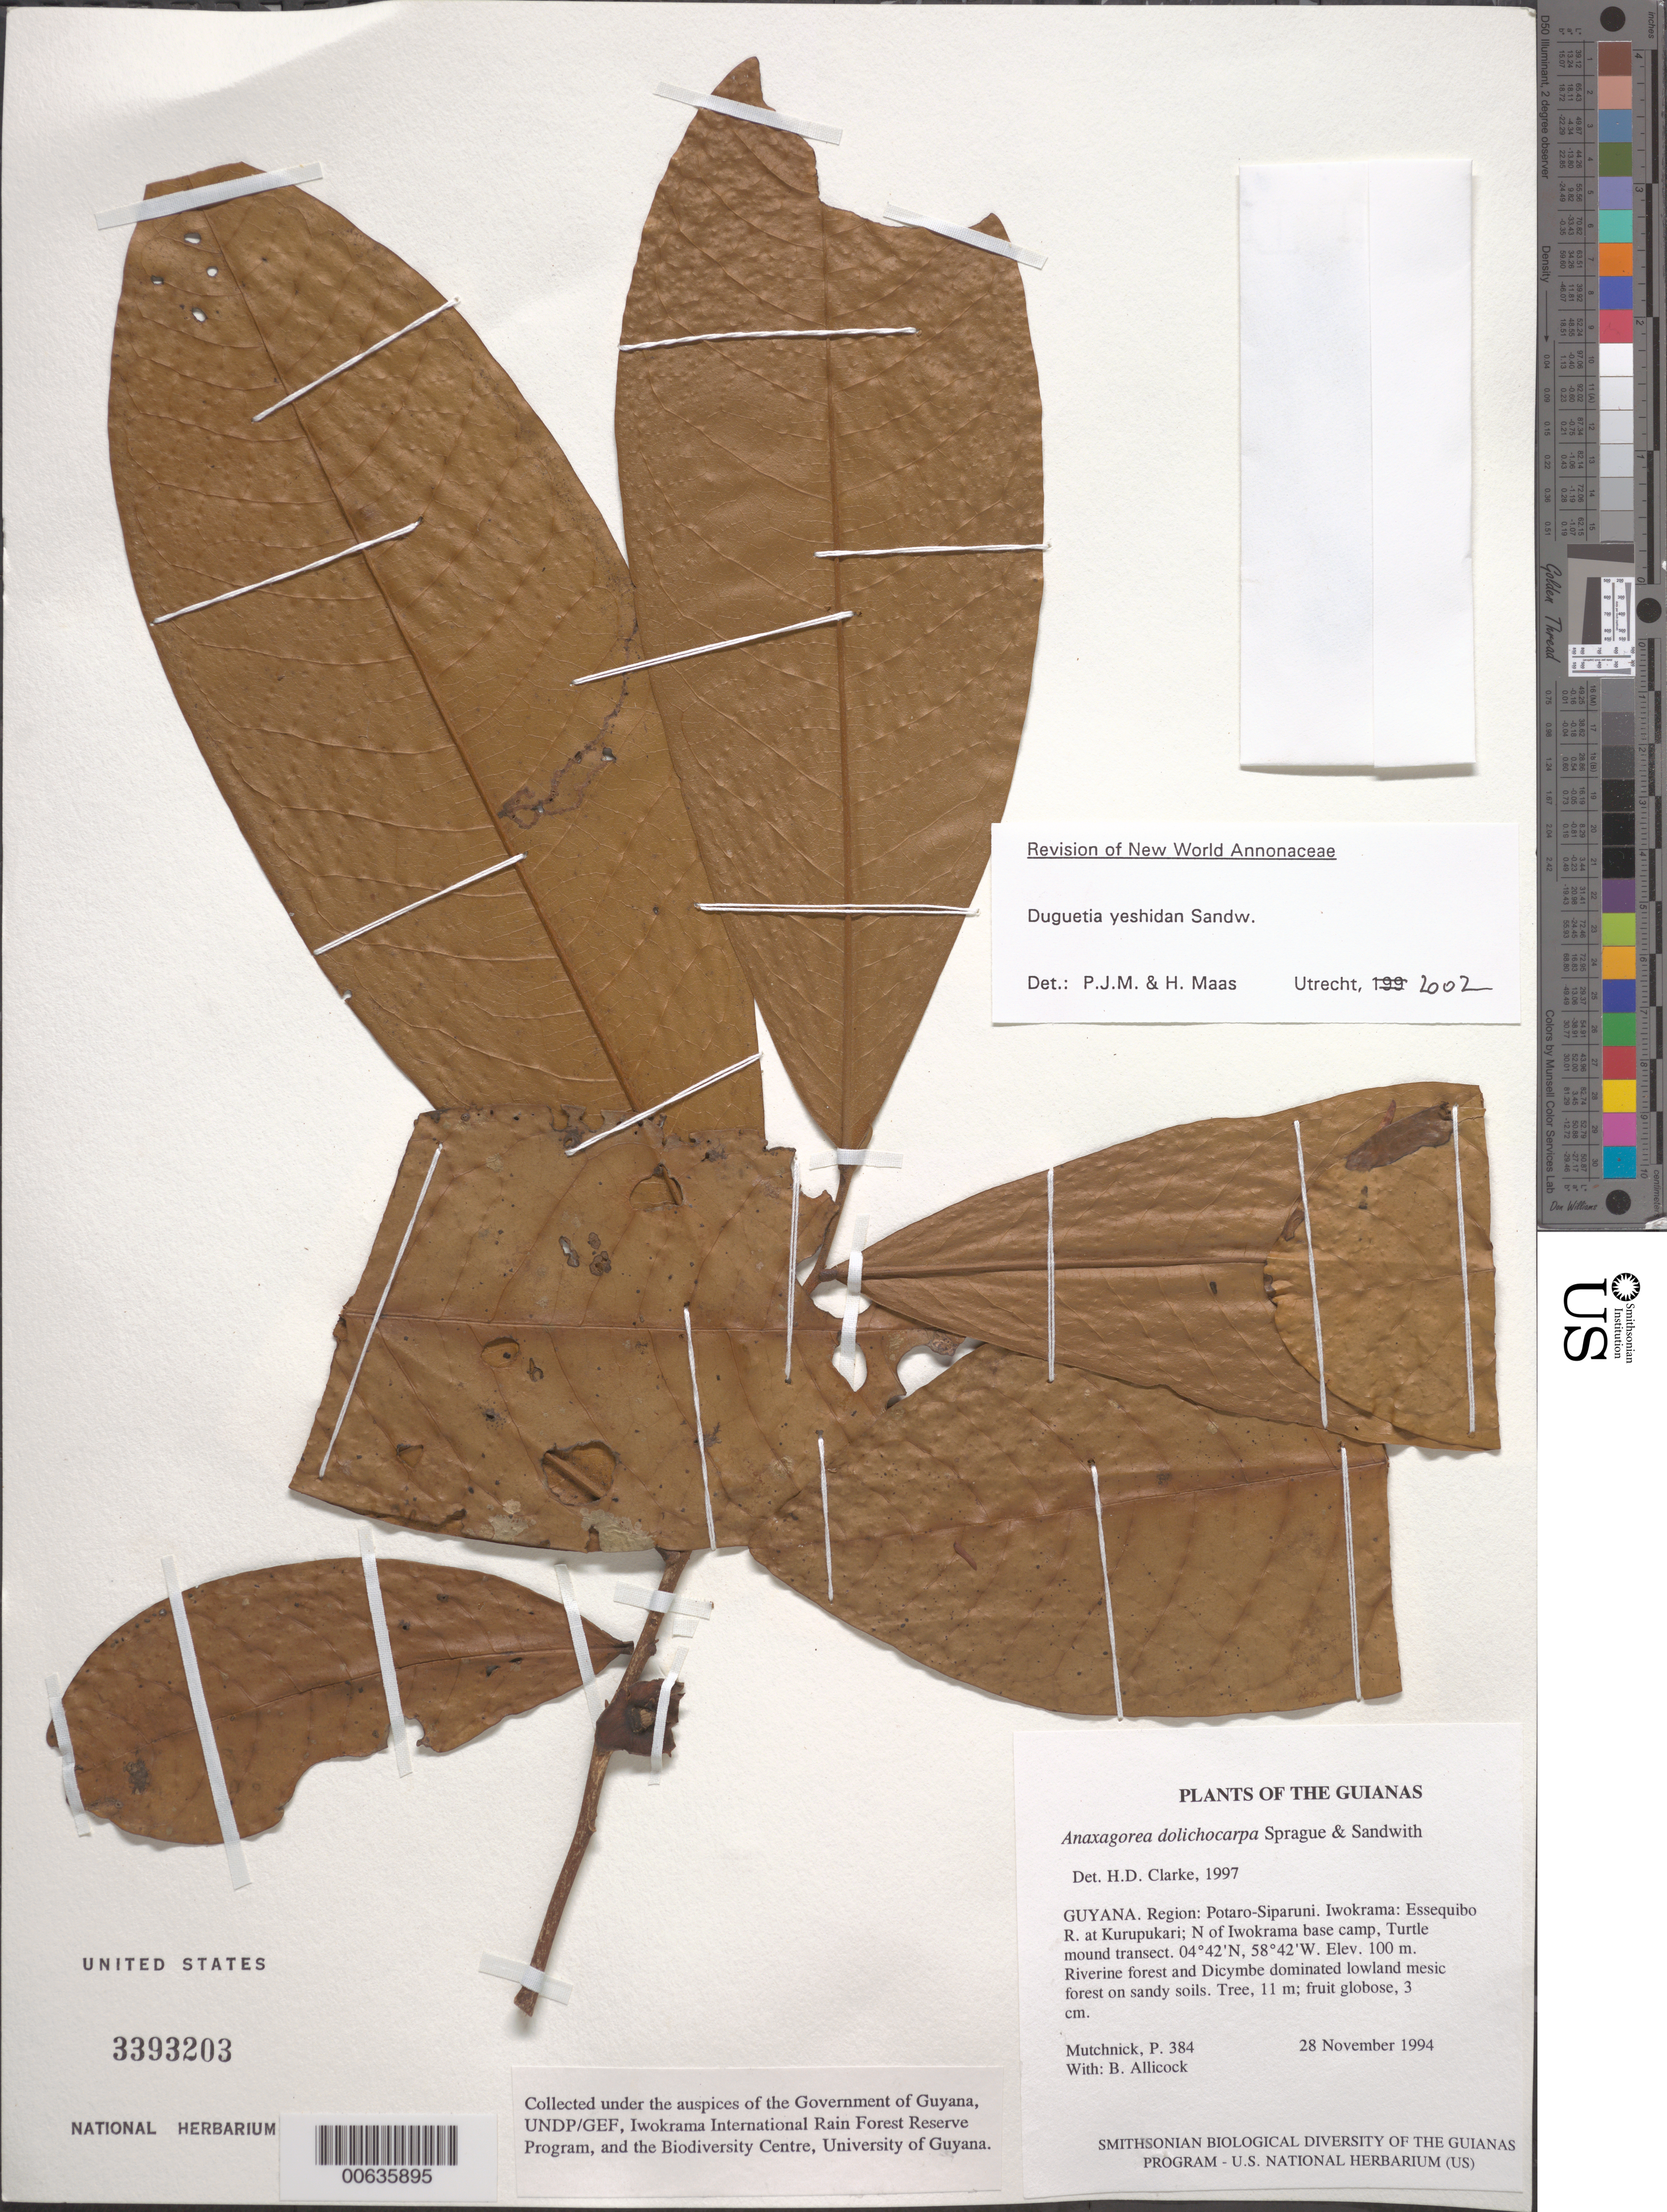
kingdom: Plantae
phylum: Tracheophyta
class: Magnoliopsida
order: Magnoliales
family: Annonaceae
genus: Duguetia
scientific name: Duguetia yeshidan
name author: Sandwith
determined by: Maas, Paul J. M.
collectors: P. Mutchnick & B. Allicock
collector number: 384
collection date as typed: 28 November 1994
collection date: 1994-11-28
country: Guyana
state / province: Potaro-Siparuni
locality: Iwokrama: Essequibo R. at Kurupukari; N of Iwokrama base camp, Turtle mound transect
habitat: Riverine forest and Dicymbe dominated lowland mesic forest on sandy soils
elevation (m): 100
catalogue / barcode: US 3393203